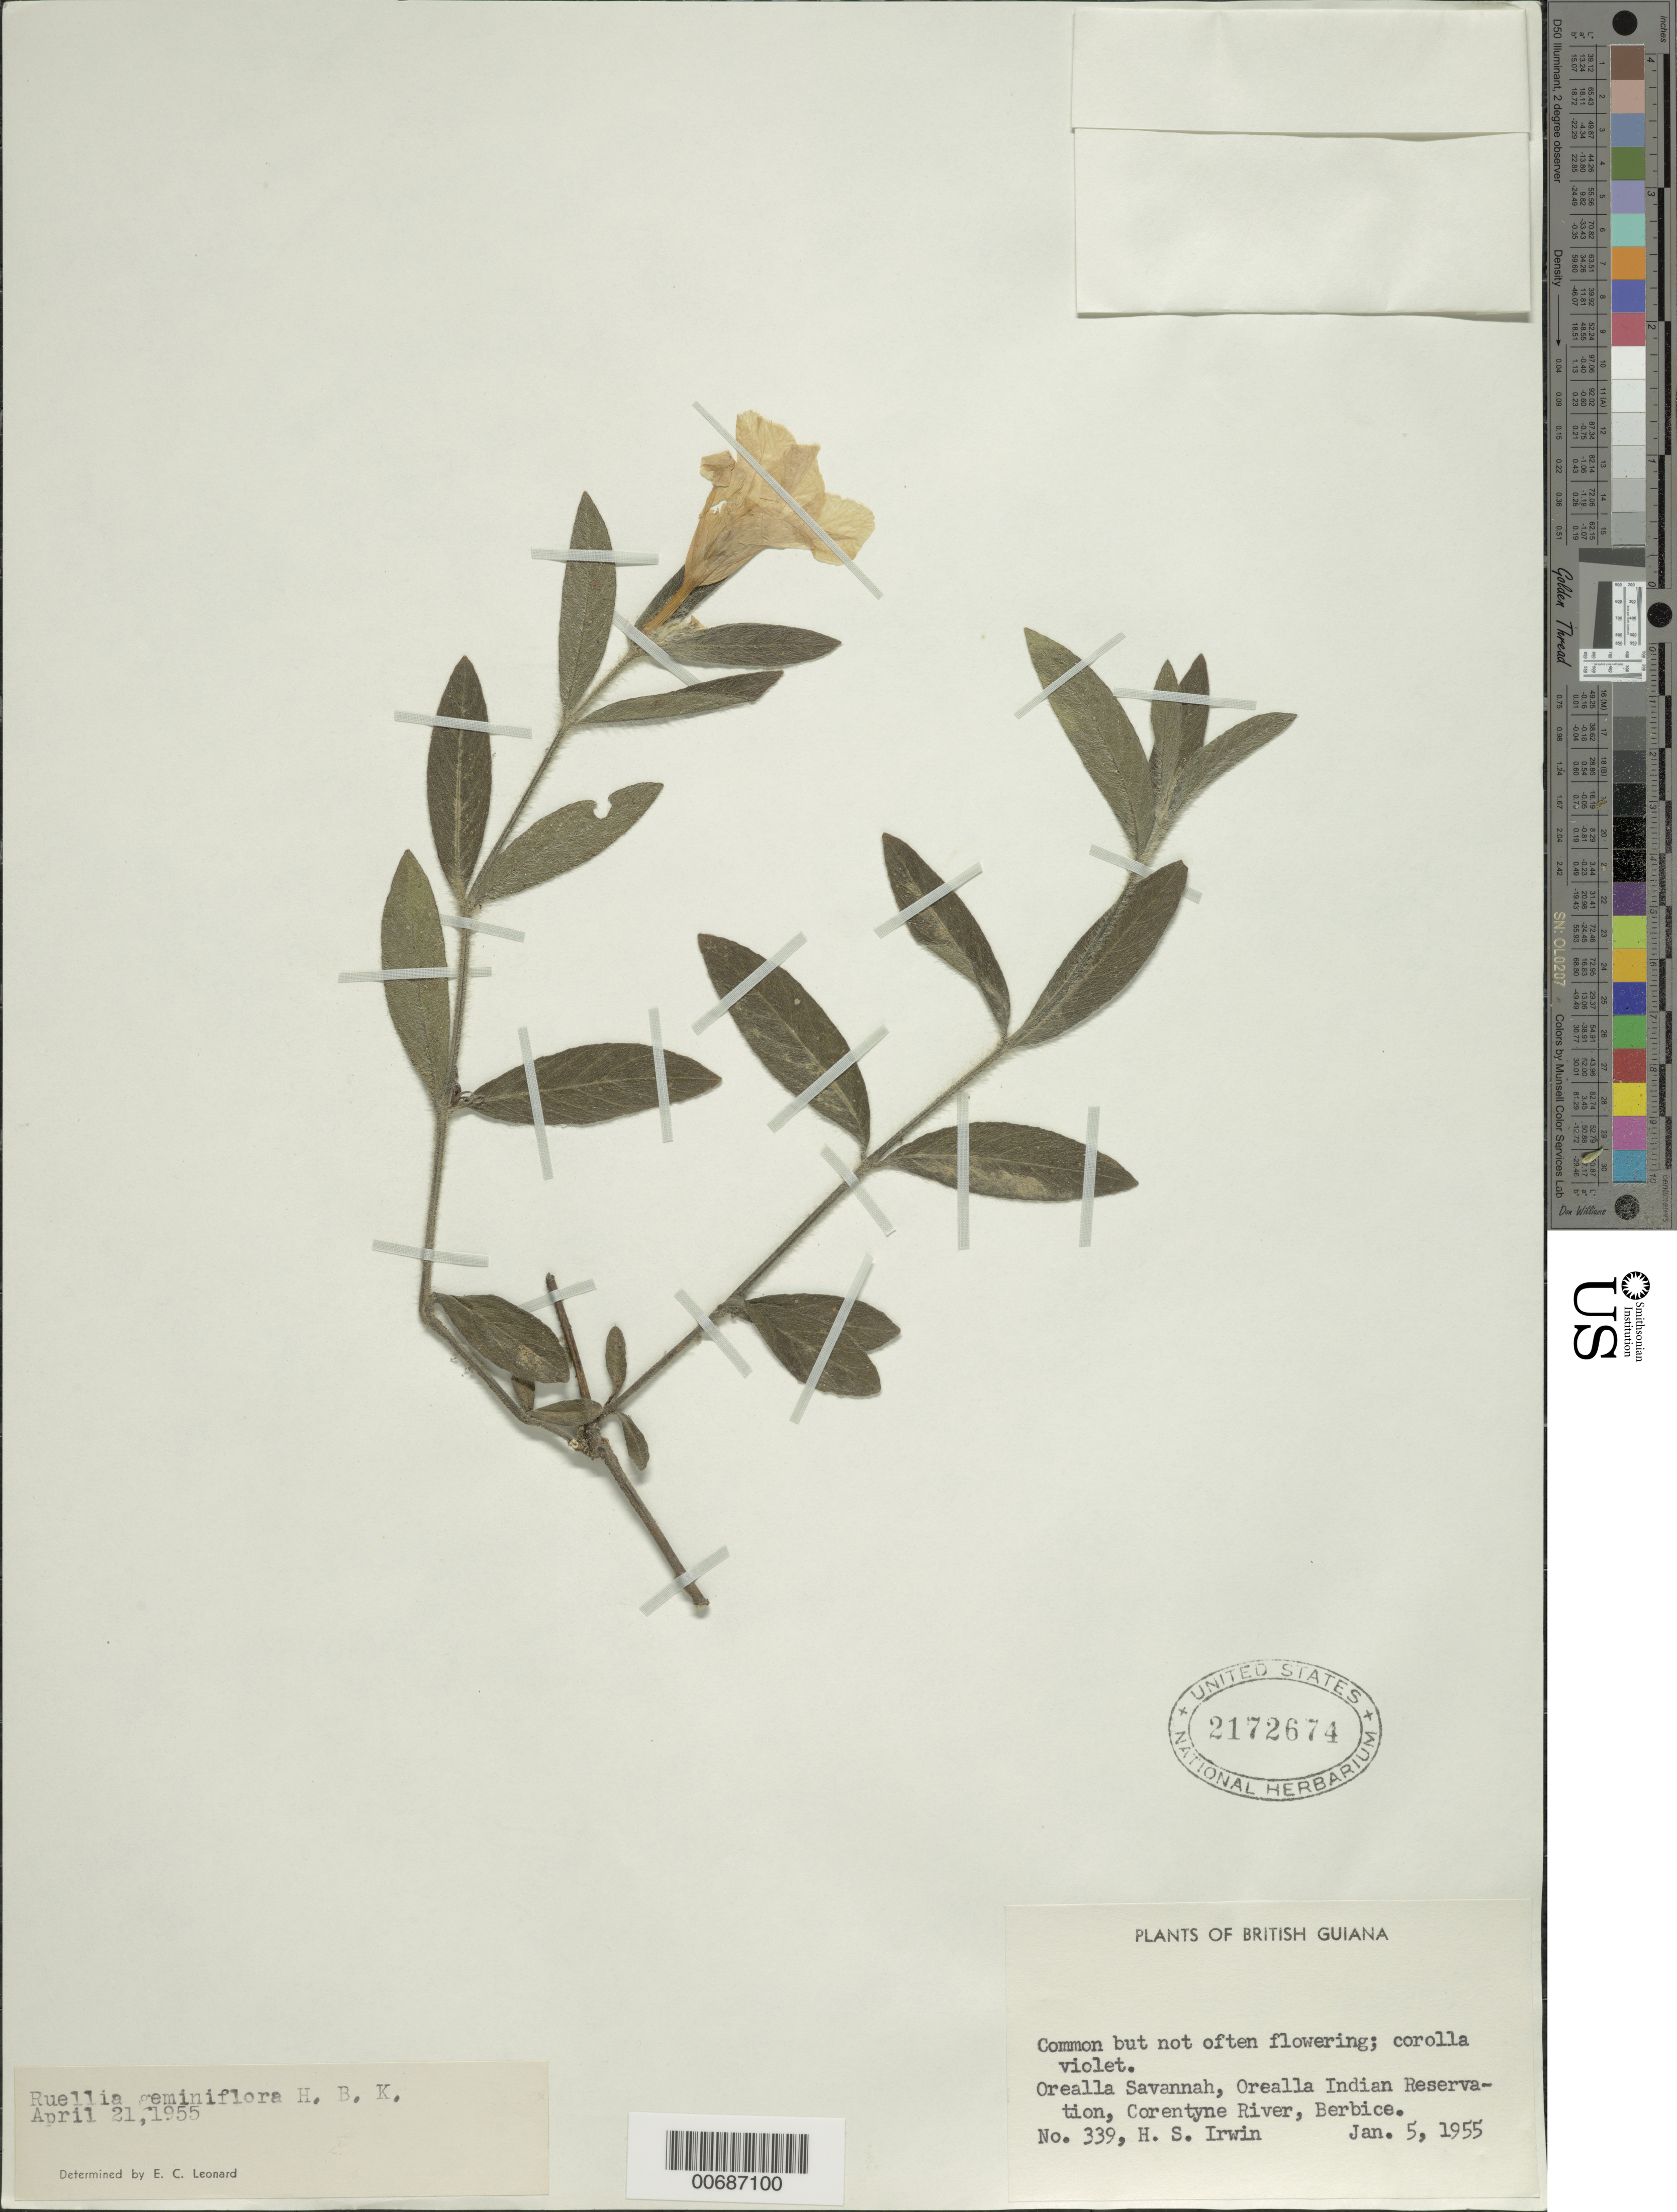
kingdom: Plantae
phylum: Tracheophyta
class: Magnoliopsida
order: Lamiales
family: Acanthaceae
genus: Ruellia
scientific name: Ruellia geminiflora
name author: Kunth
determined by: Leonard, Emery C., (US)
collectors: H. Irwin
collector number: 339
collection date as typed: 5-Jan-55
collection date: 1955-01-05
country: Guyana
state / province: E. Berbice-Corentyne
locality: Orealla Savanna, Orealla Indian Reservation, Corentyne River, Berbice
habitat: Savanna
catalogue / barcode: US 2172674